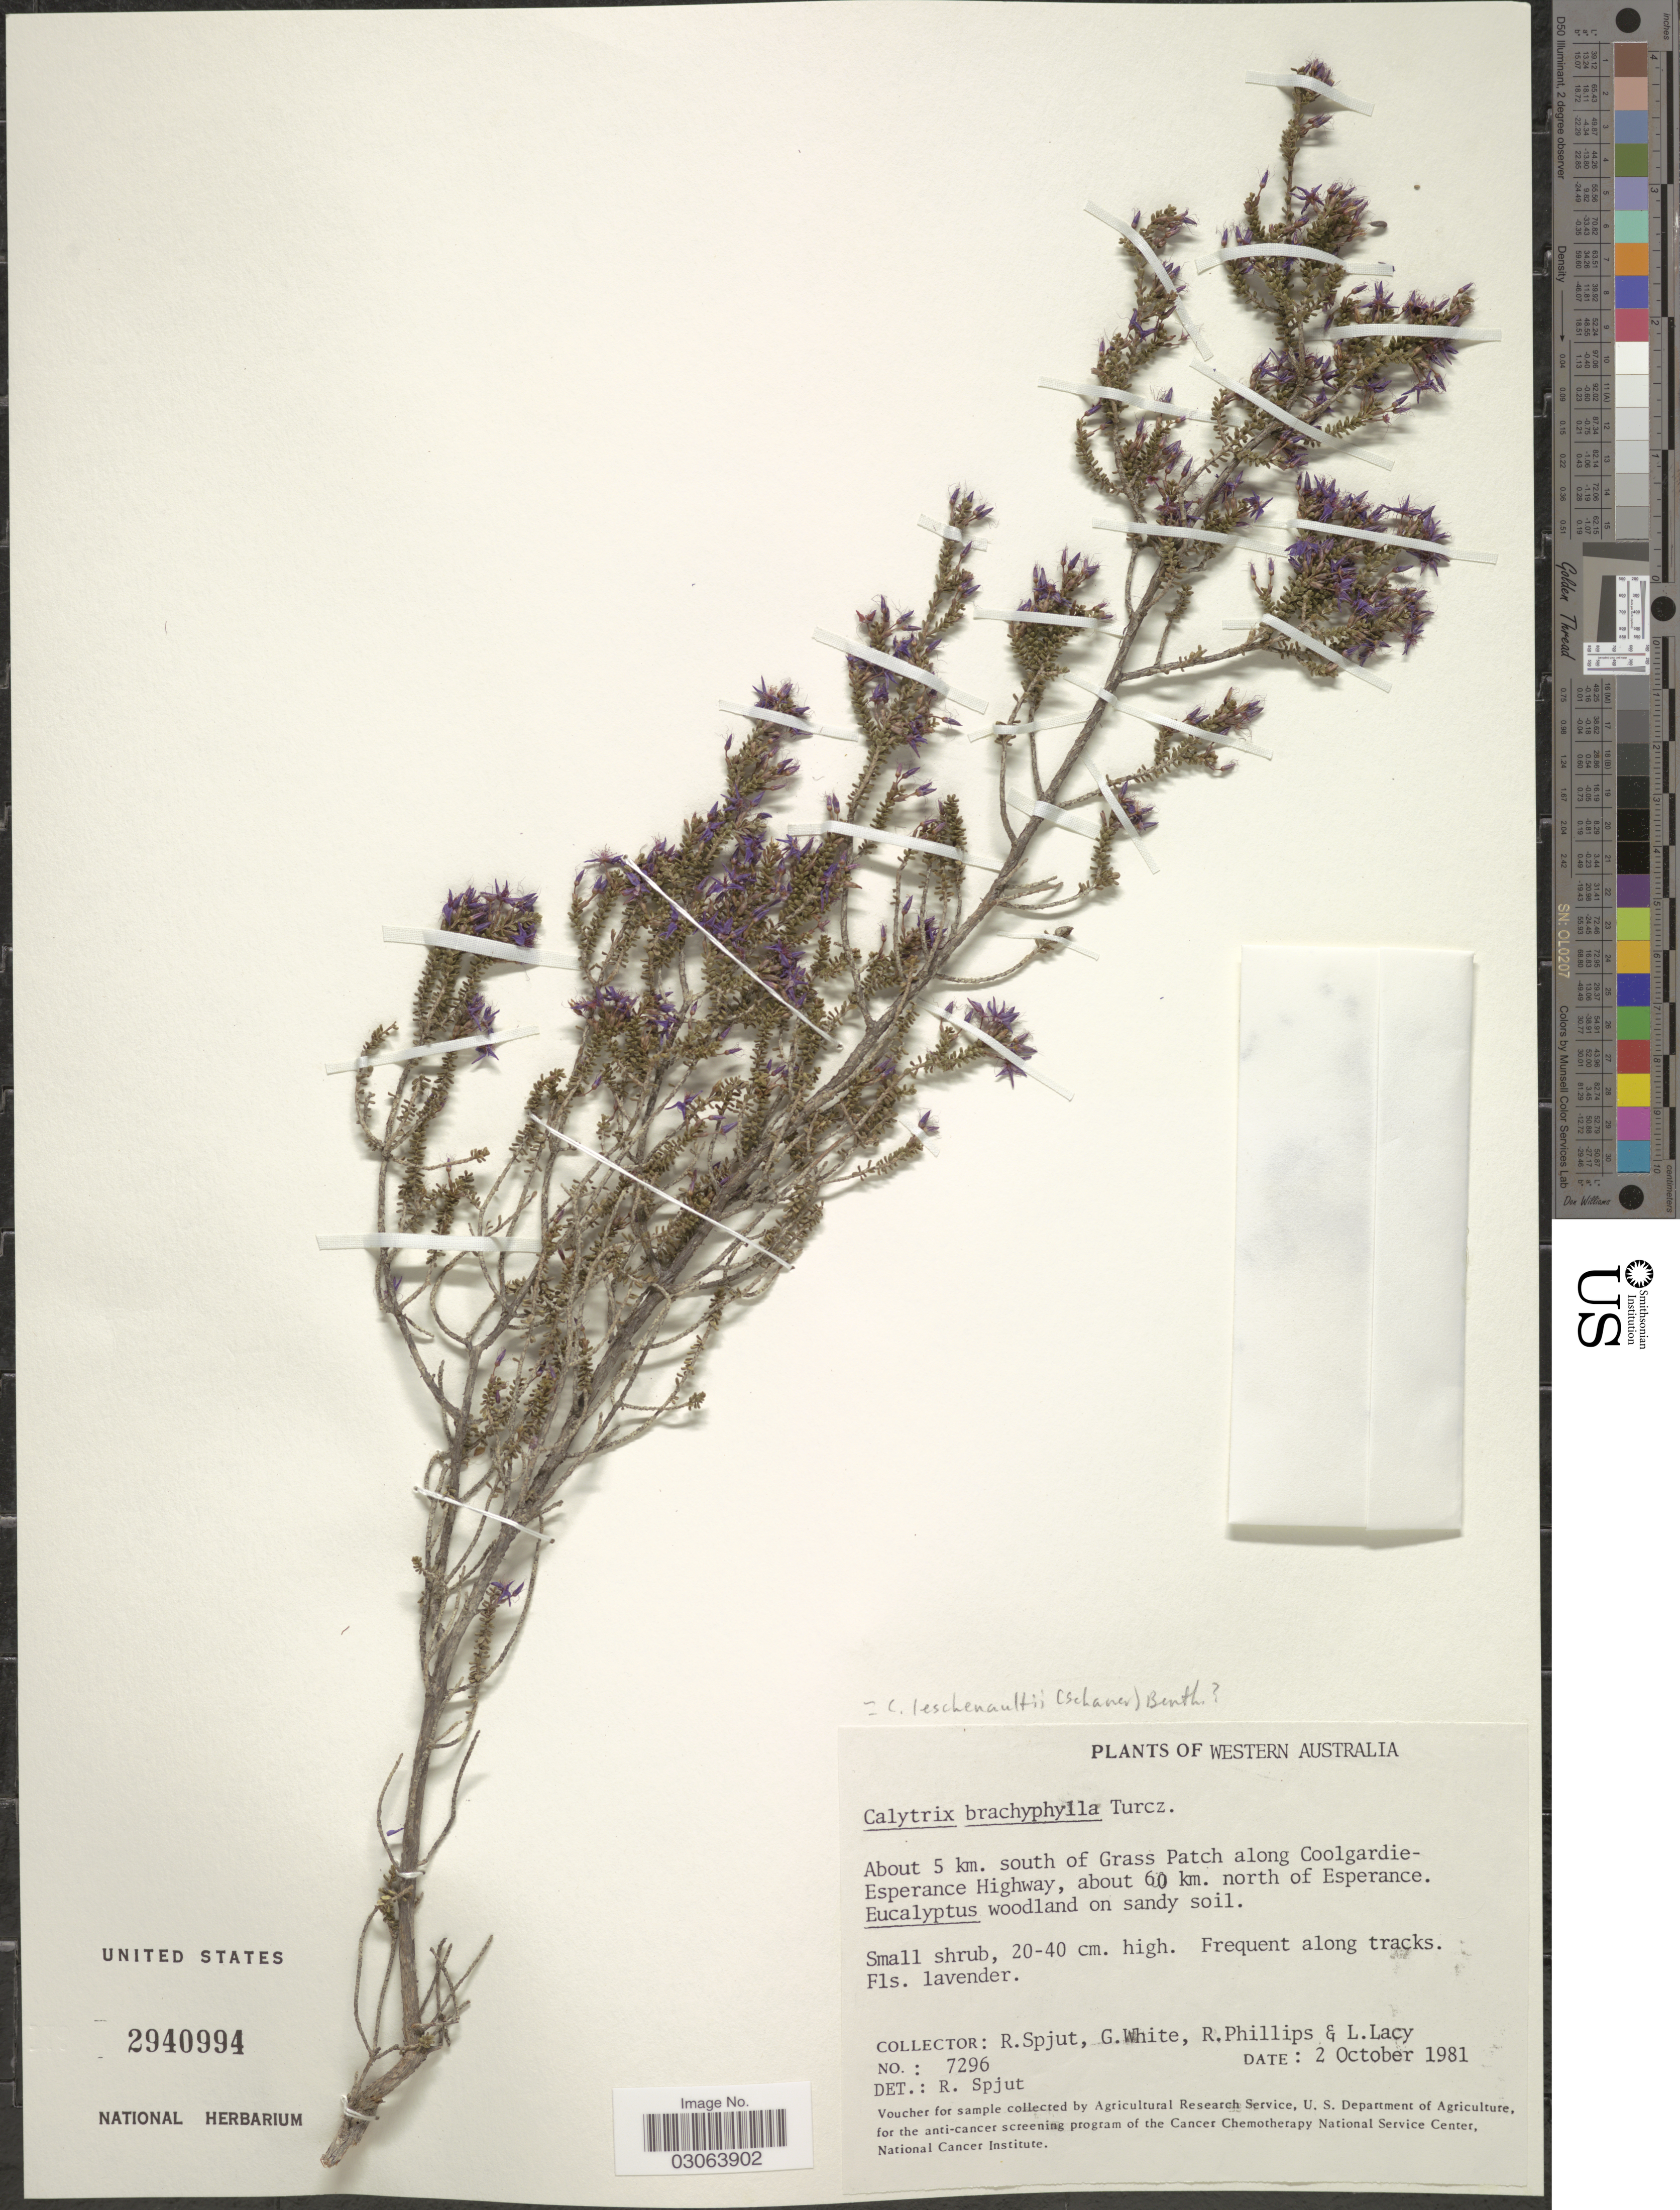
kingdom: Plantae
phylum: Tracheophyta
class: Magnoliopsida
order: Myrtales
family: Myrtaceae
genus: Calytrix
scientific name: Calytrix leschenaultii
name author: (Schauer) Benth.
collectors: R. Spjut, G. White, R. Phillips & L. Lacy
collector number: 7296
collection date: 1981-10-02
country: Australia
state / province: Western Australia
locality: About 5 km. south of Grass Patch along Coolgardie-Esperance Highway, about 60 km. north of Esperance.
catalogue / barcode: US 2940994